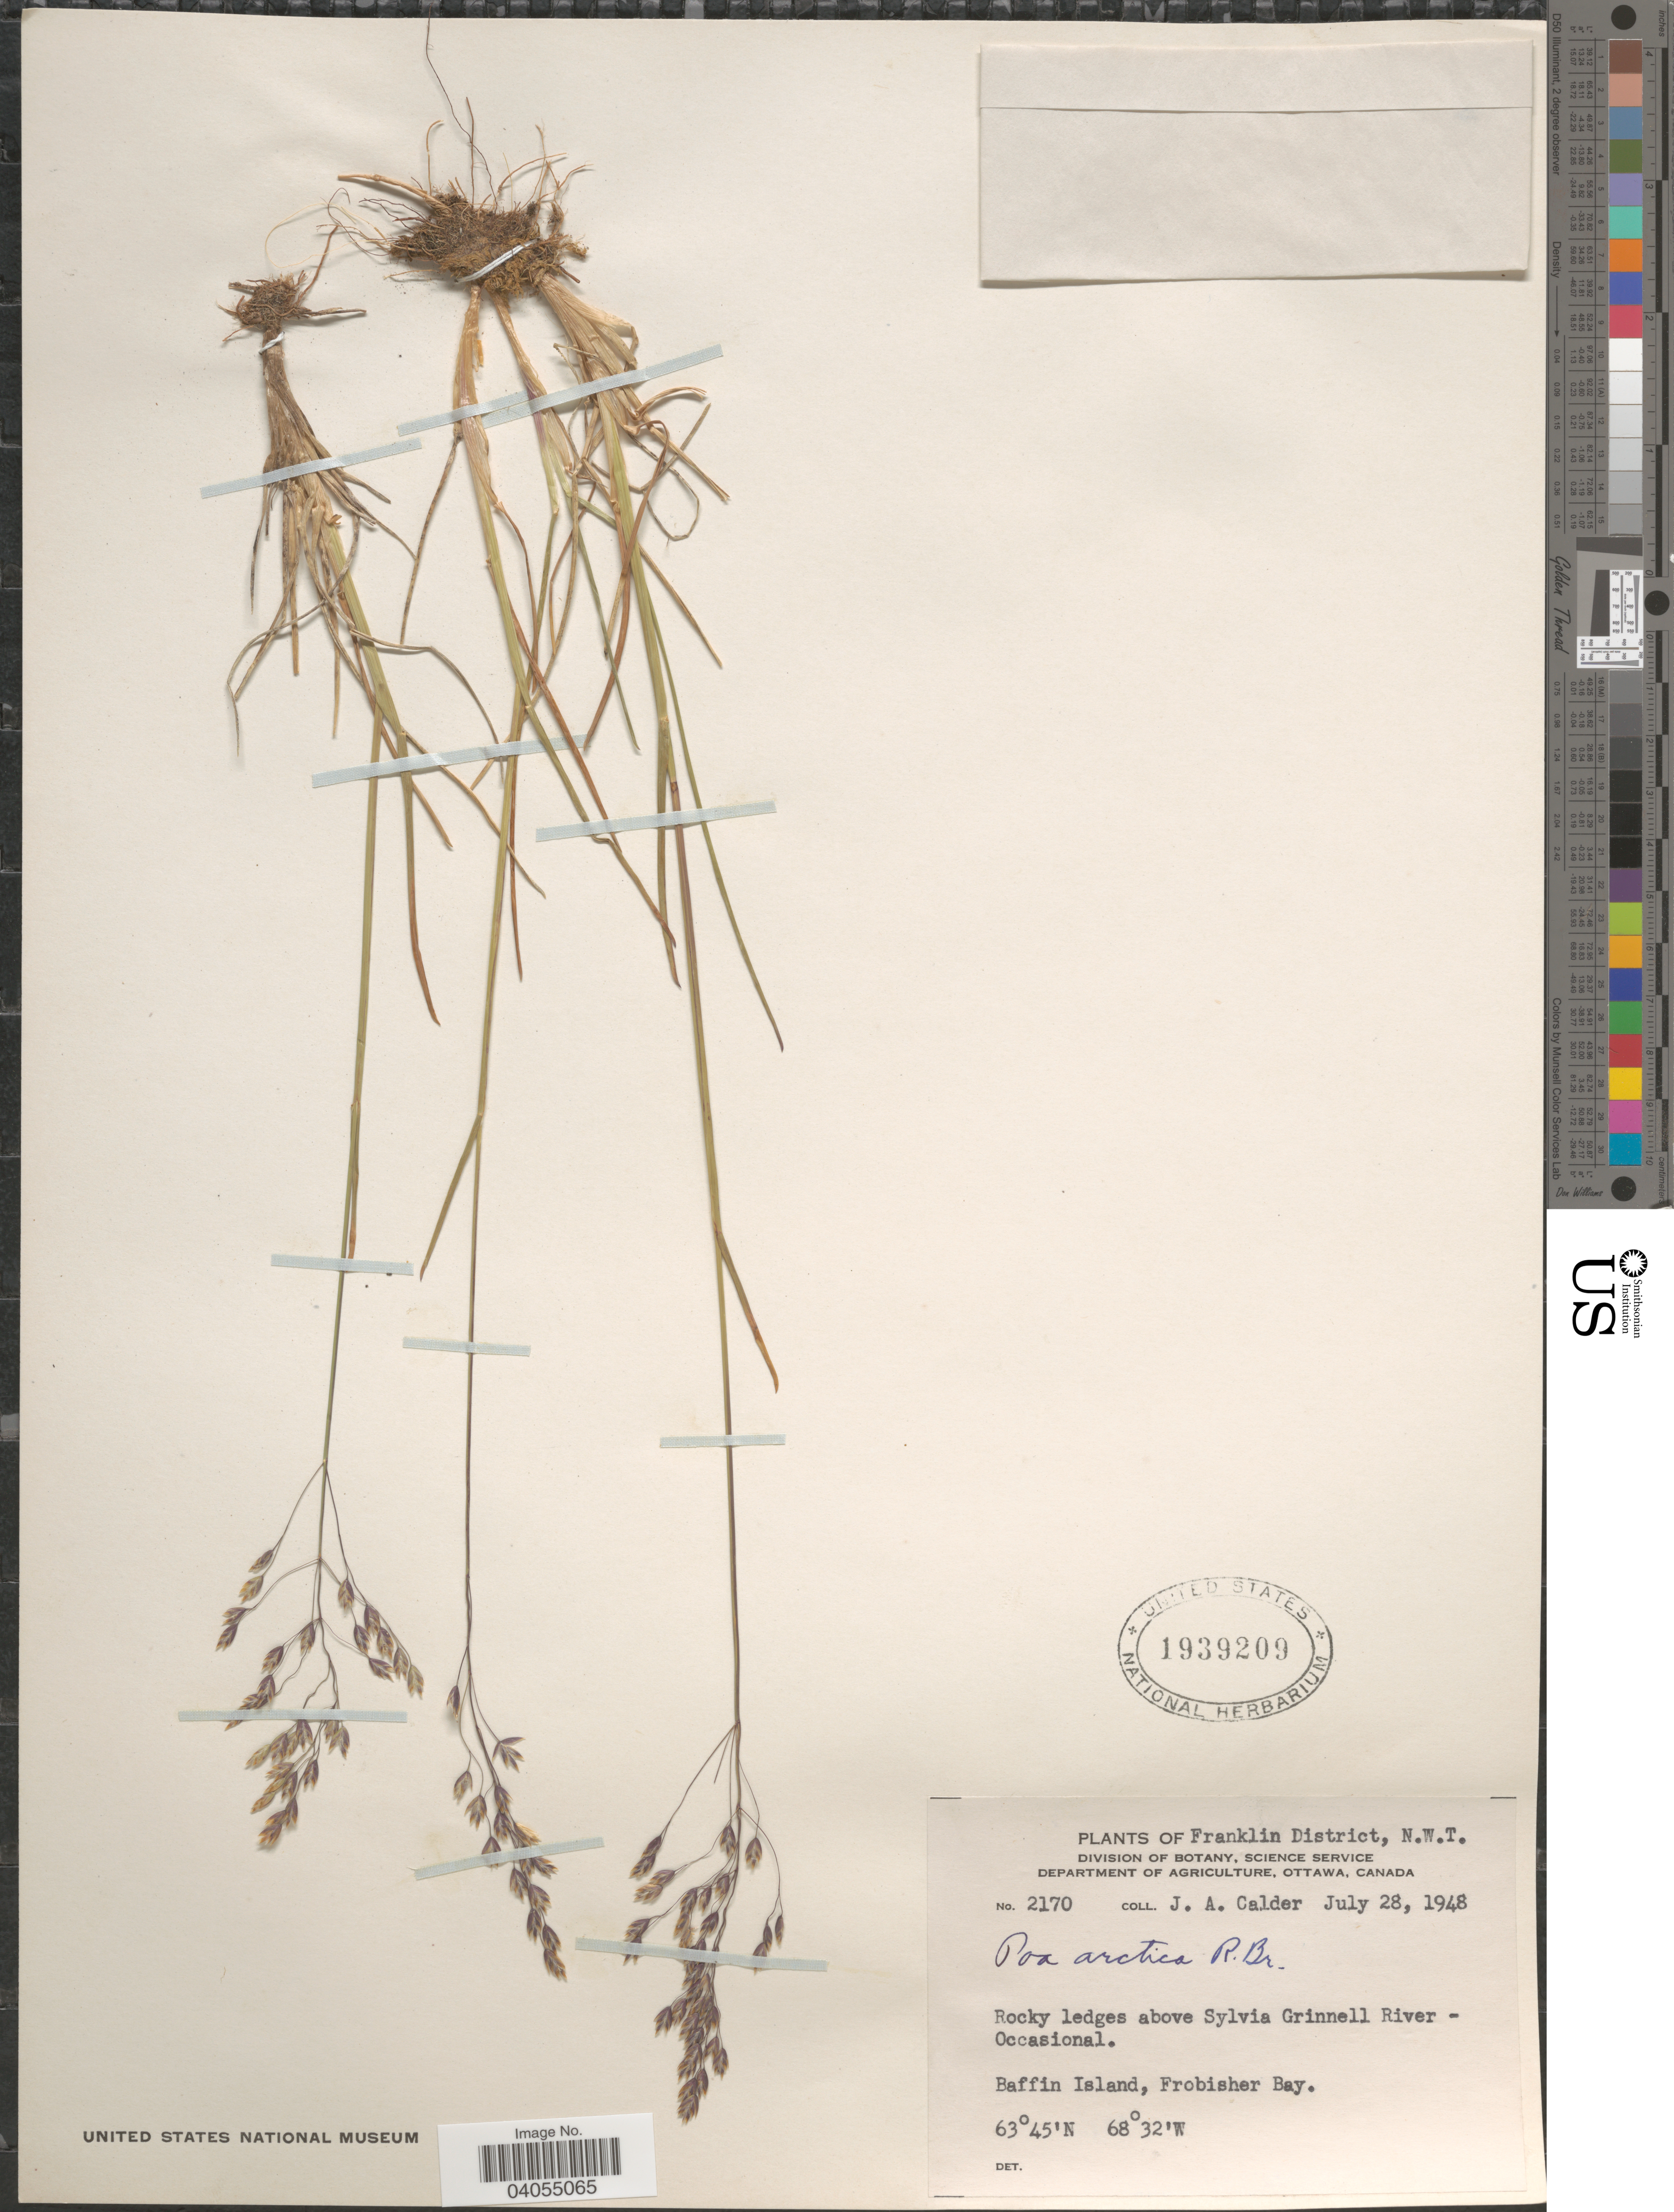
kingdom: Plantae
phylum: Tracheophyta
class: Liliopsida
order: Poales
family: Poaceae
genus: Poa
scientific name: Poa arctica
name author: R. Br.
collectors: J. A. Calder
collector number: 2170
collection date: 1948-07-28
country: Canada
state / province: Northwest Territories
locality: Franklin District. Baffin Island, Frobisher Bay.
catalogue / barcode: US 1939209